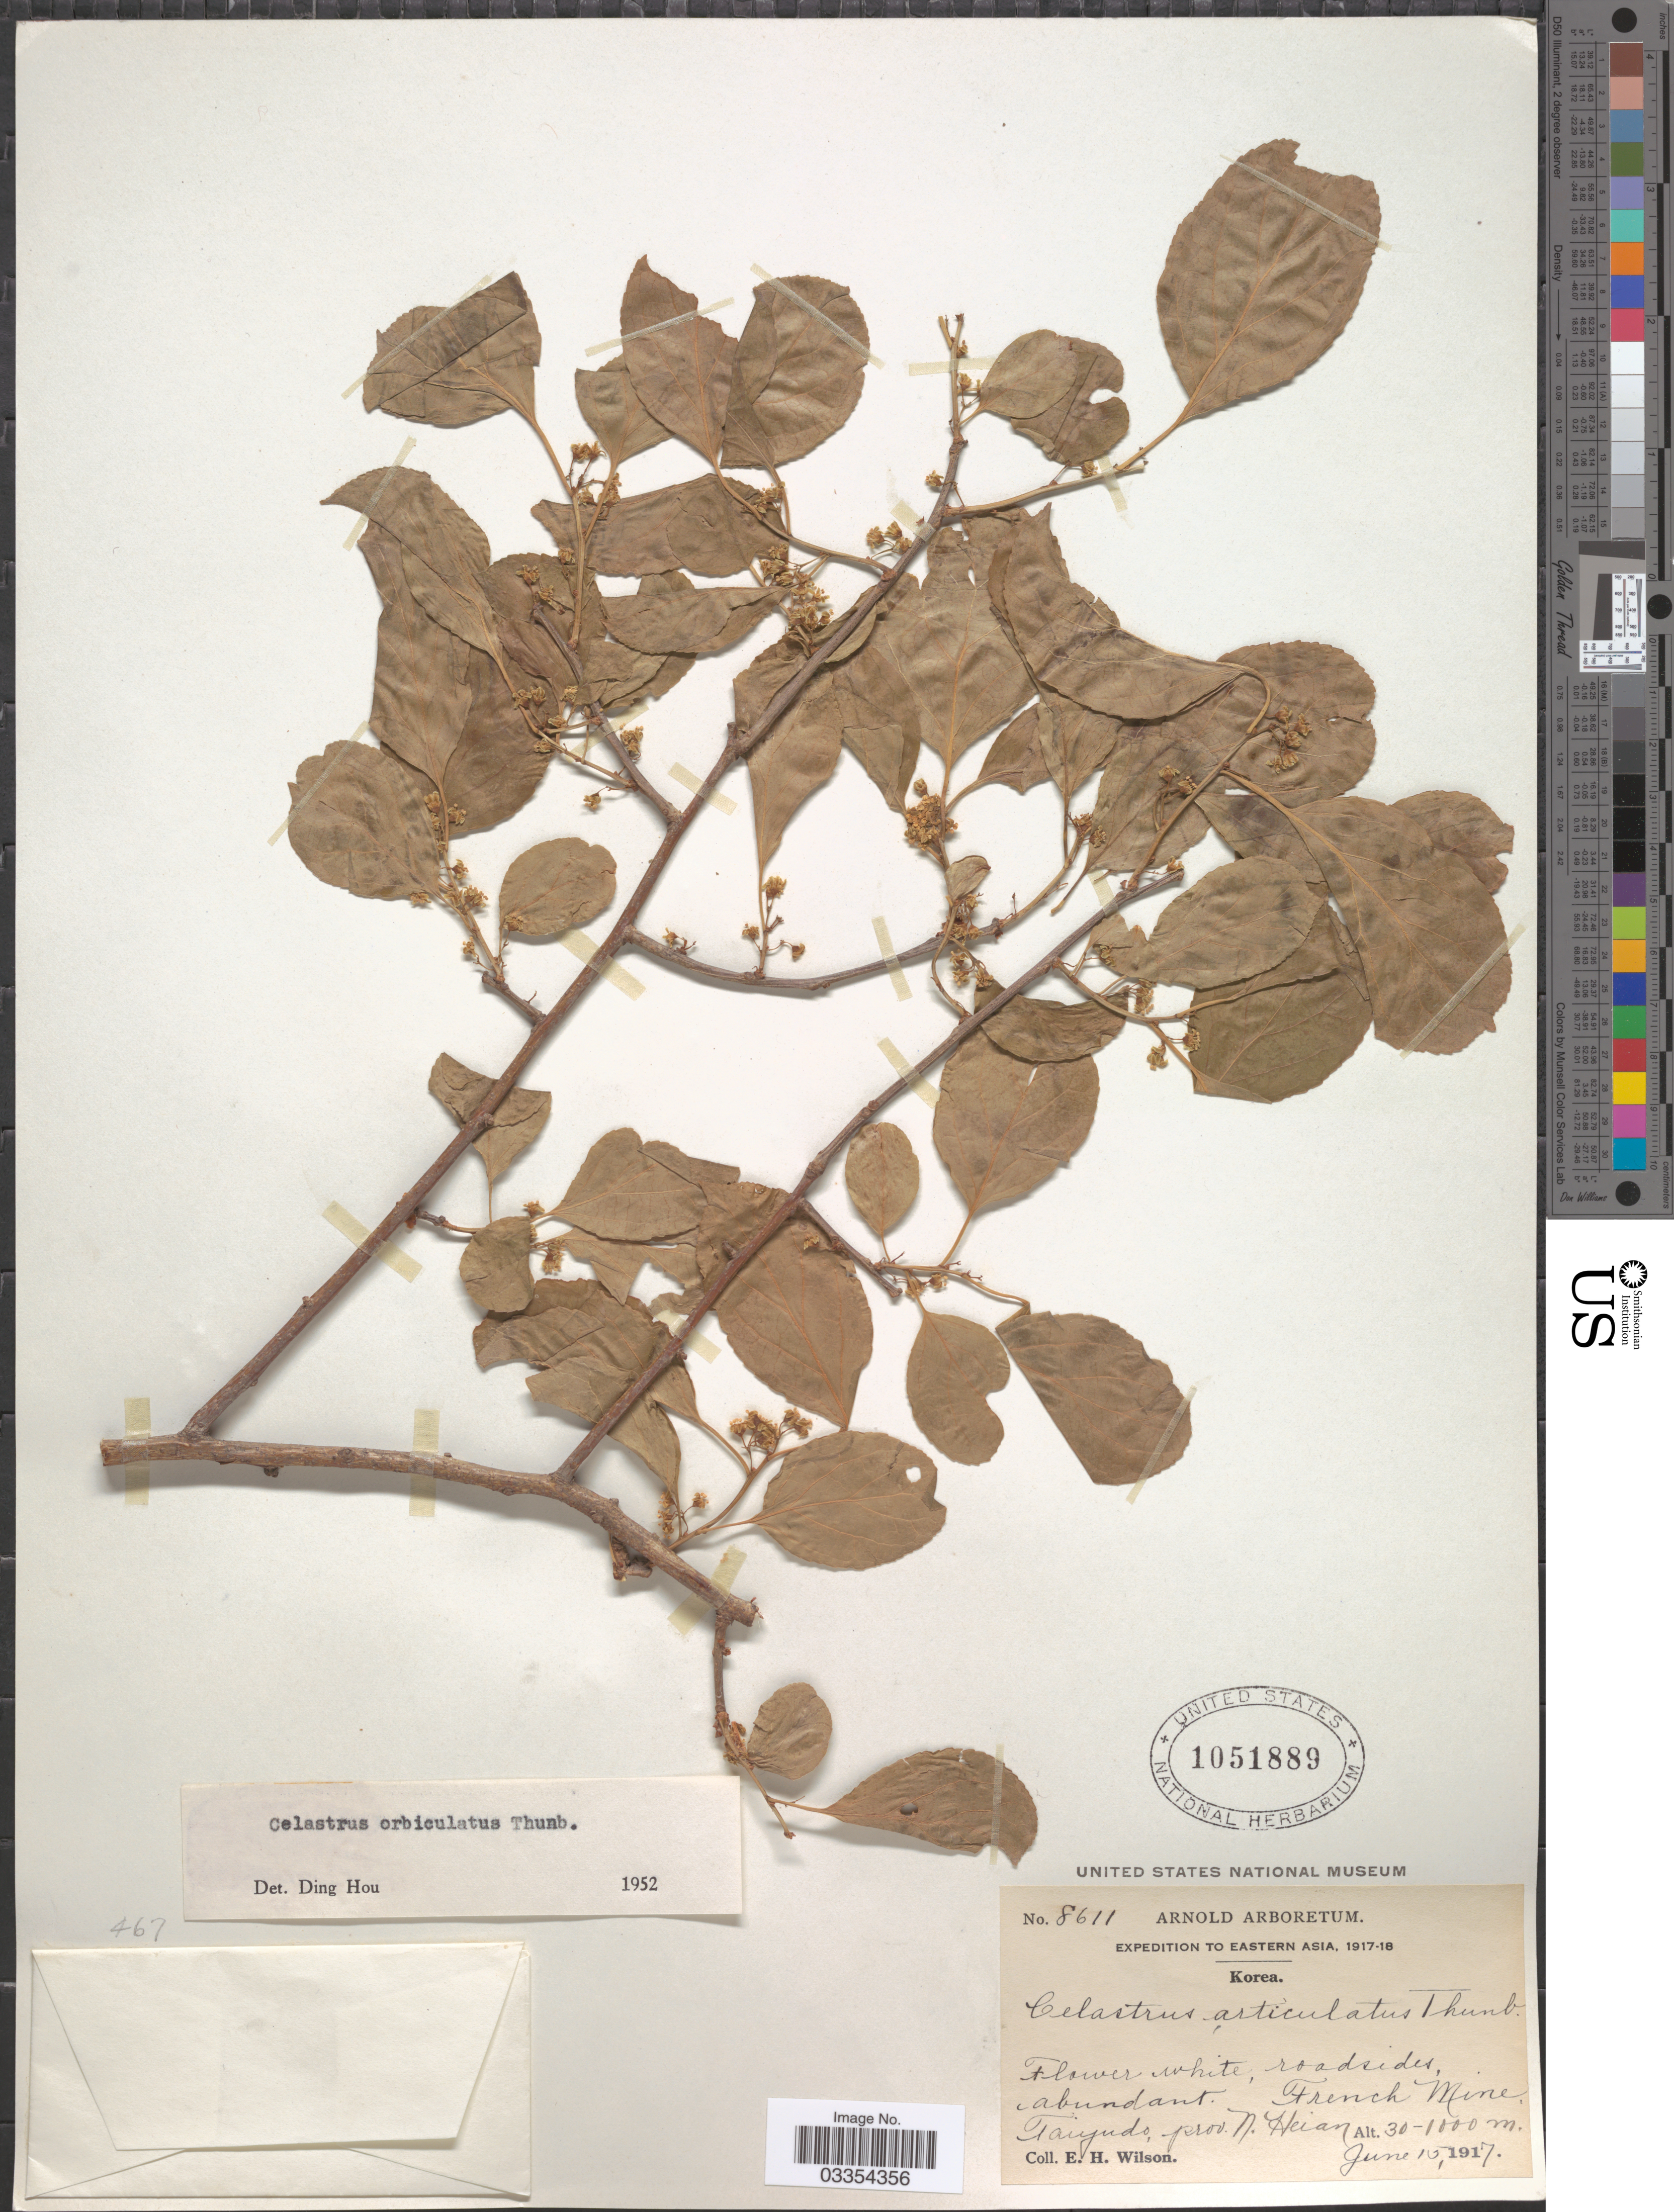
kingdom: Plantae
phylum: Tracheophyta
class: Magnoliopsida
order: Celastrales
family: Celastraceae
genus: Celastrus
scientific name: Celastrus orbiculatus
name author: Thunb.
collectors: E. Wilson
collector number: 8611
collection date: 1917-06-15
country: North Korea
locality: Eastern Asia. Korea. French Mine. Taiyundo, prov. Heian.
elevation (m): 30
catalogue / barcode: US 1051889